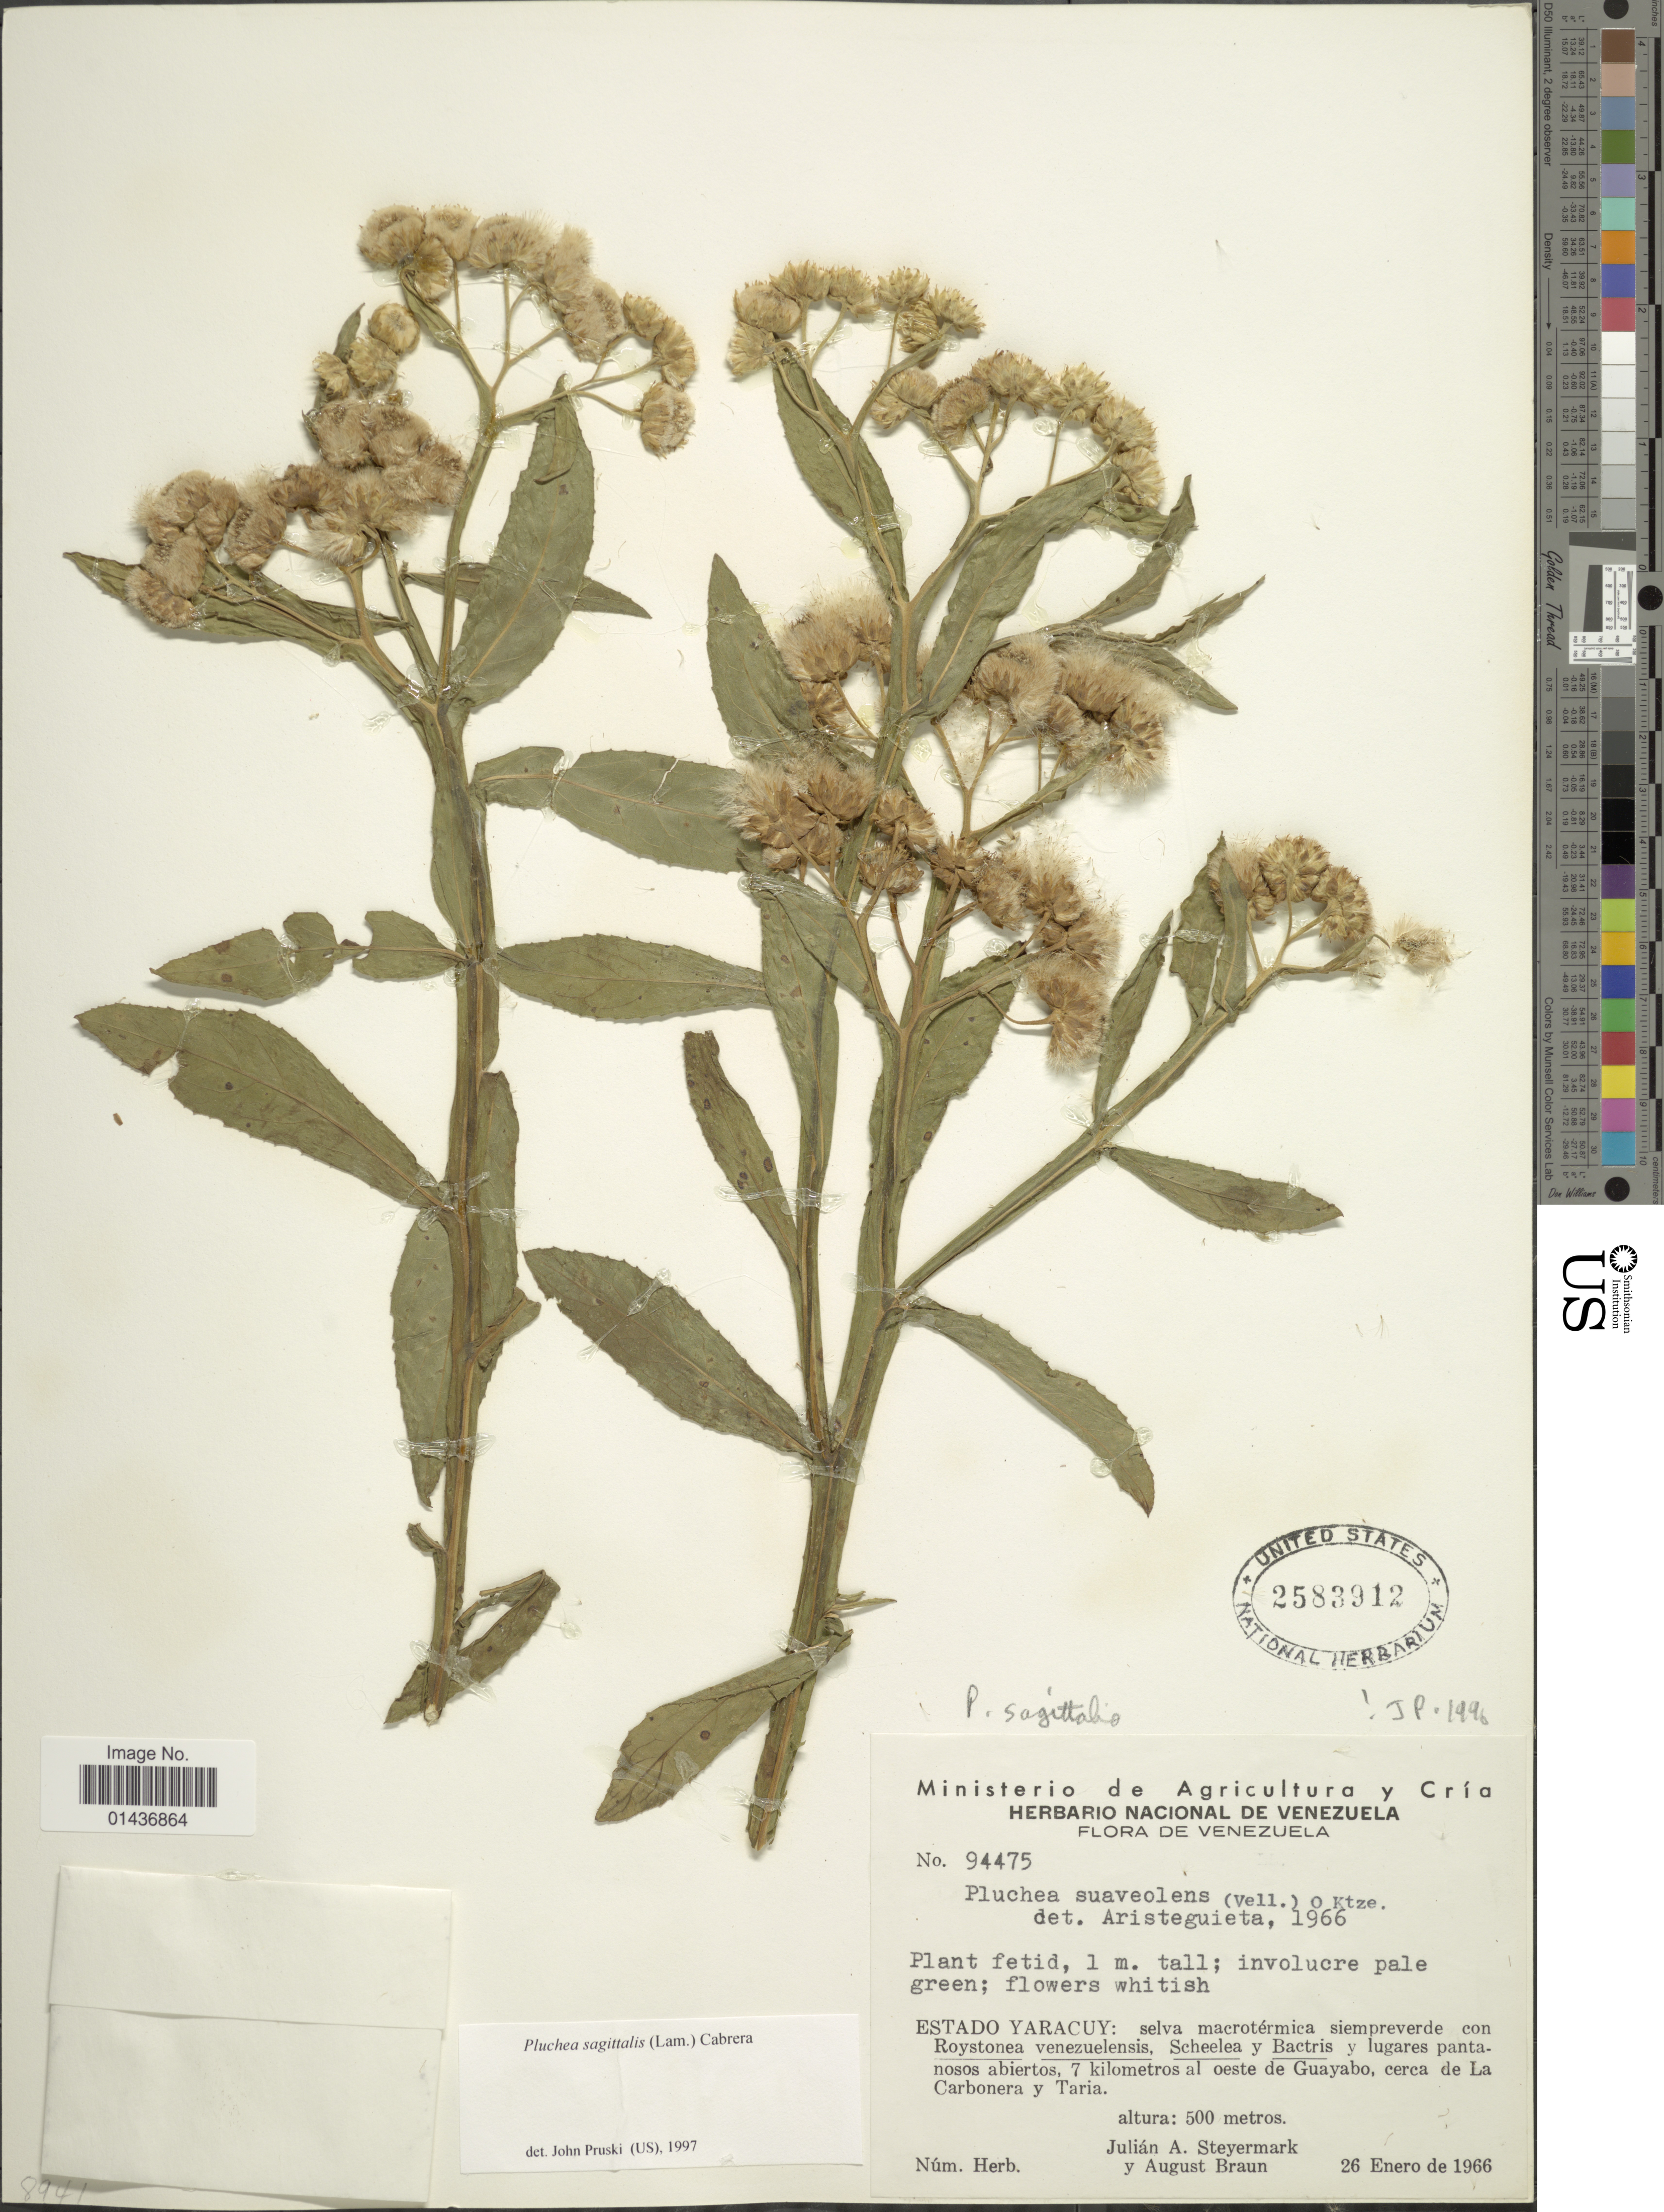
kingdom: Plantae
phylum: Tracheophyta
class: Magnoliopsida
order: Asterales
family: Asteraceae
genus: Pluchea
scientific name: Pluchea suaveolens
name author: (Vell.) Kuntze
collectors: J. Steyermark & A. Braun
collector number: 94475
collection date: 1966-01-26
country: Venezuela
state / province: Yaracuy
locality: Estado Yaracuay: 7 kilometros al oeste de Guayabo, cerca de La Carbonera y Taria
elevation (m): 500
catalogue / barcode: US 2583912